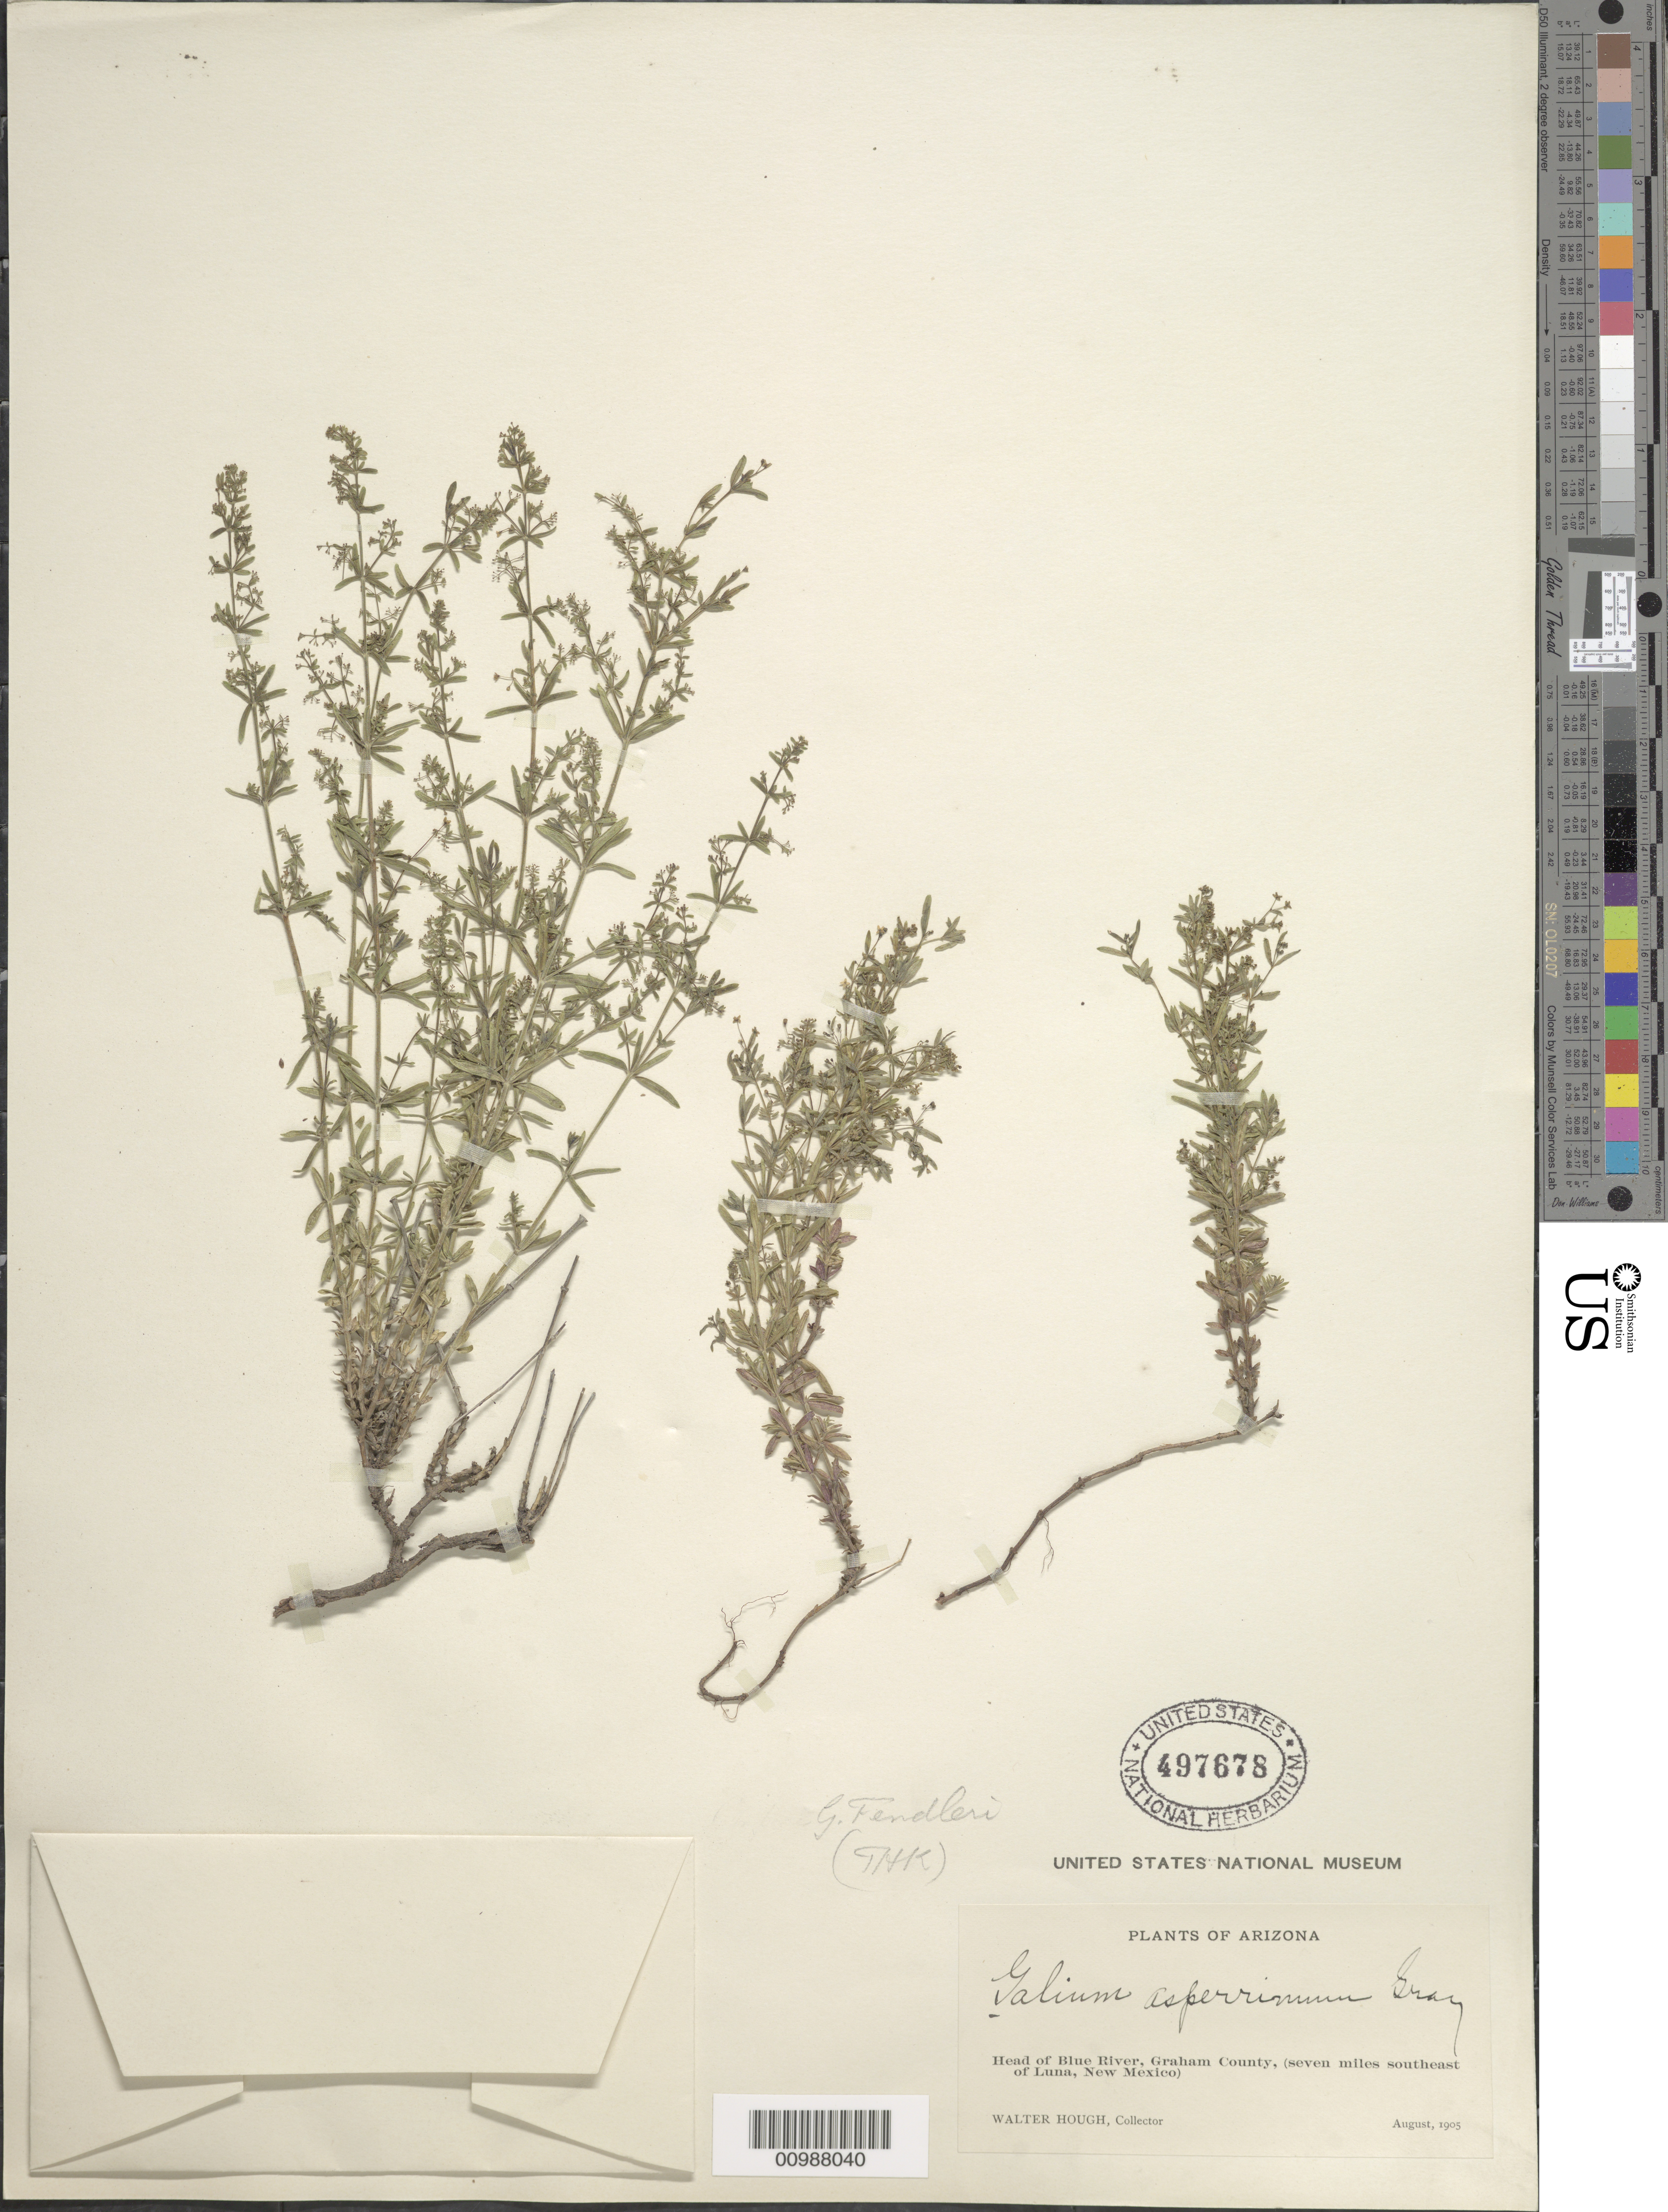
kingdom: Plantae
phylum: Tracheophyta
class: Magnoliopsida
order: Gentianales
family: Rubiaceae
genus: Galium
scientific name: Galium fendleri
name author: A. Gray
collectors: W. Hough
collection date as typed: Aug 1905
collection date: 1905-08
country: United States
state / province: Arizona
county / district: Graham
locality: Head of Blue River, seven miles southeast of Luna, New Mexico.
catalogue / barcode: US 497678